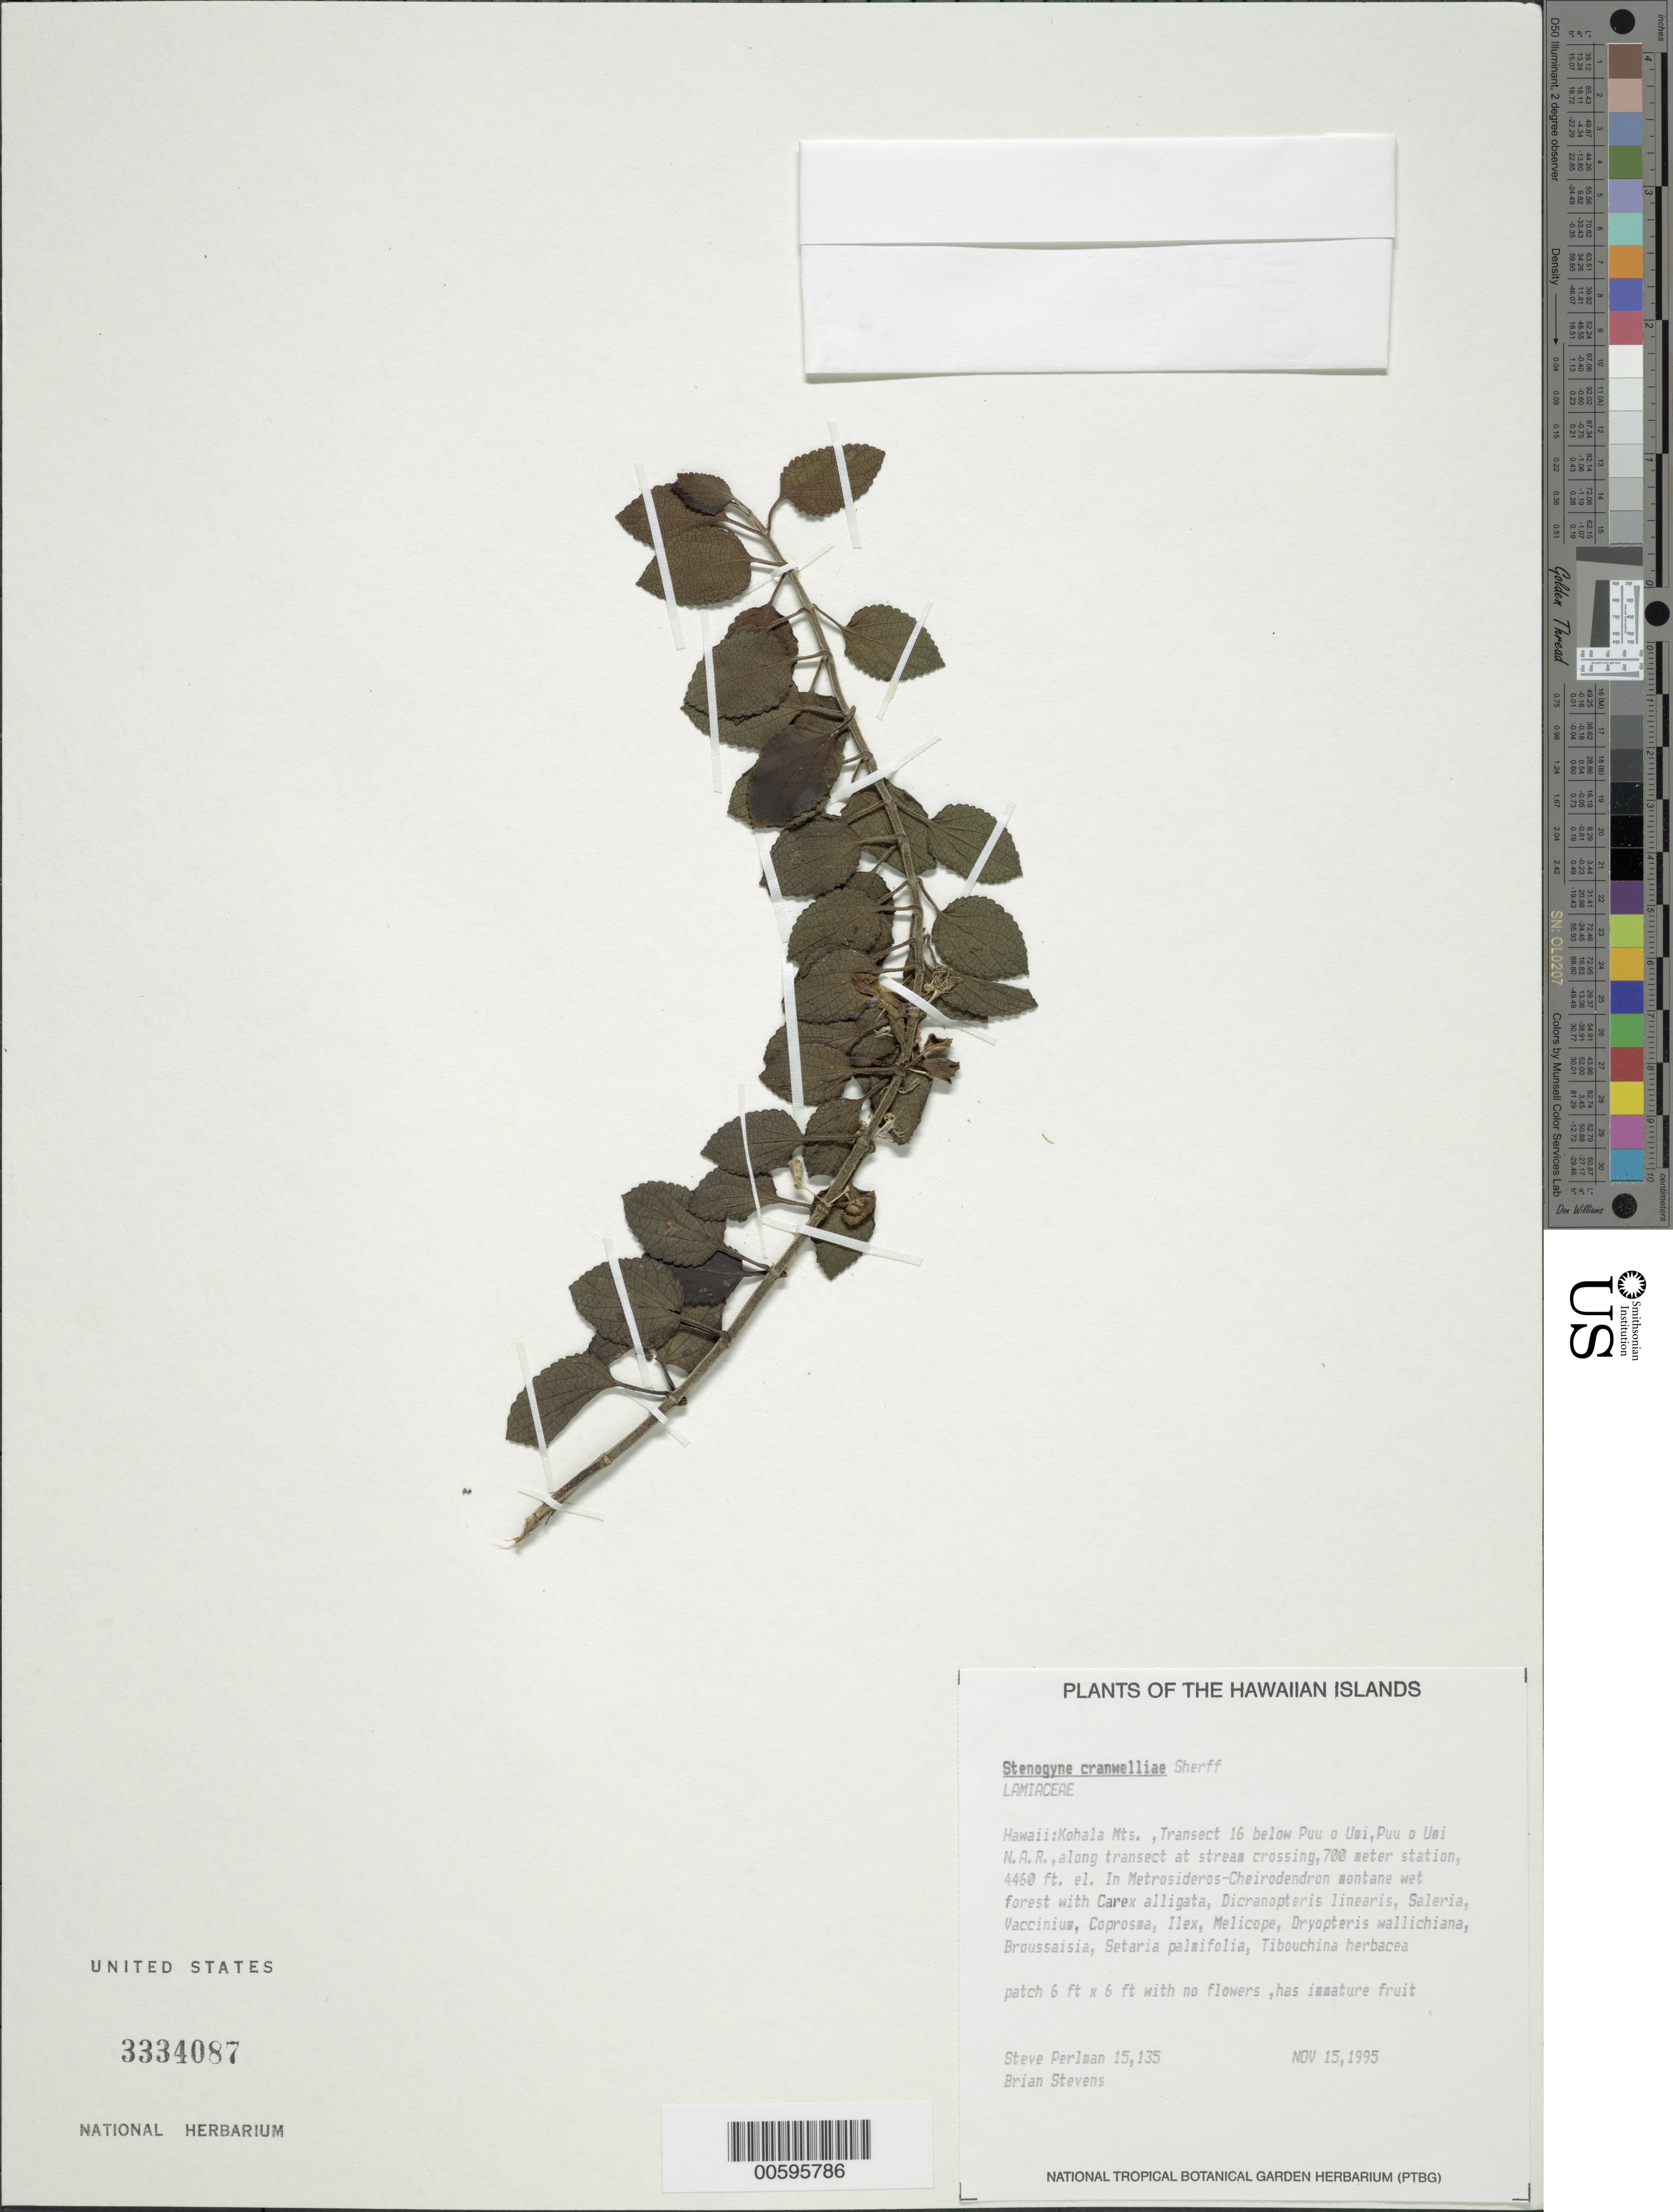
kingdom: Plantae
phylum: Tracheophyta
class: Magnoliopsida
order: Lamiales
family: Lamiaceae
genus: Stenogyne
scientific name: Stenogyne cranwelliae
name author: Sherff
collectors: S. P. Perlman & B. Stevens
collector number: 15135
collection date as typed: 15 Nov 1995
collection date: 1995-11-15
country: United States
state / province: Hawaii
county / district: Hawaii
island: Hawaii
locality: Kohala Mts, Transect 16 below Puu o Umi, Puu o Umi N.A.R., along transect at stream crossing, 700 meter station.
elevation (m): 1359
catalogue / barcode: US 3334087